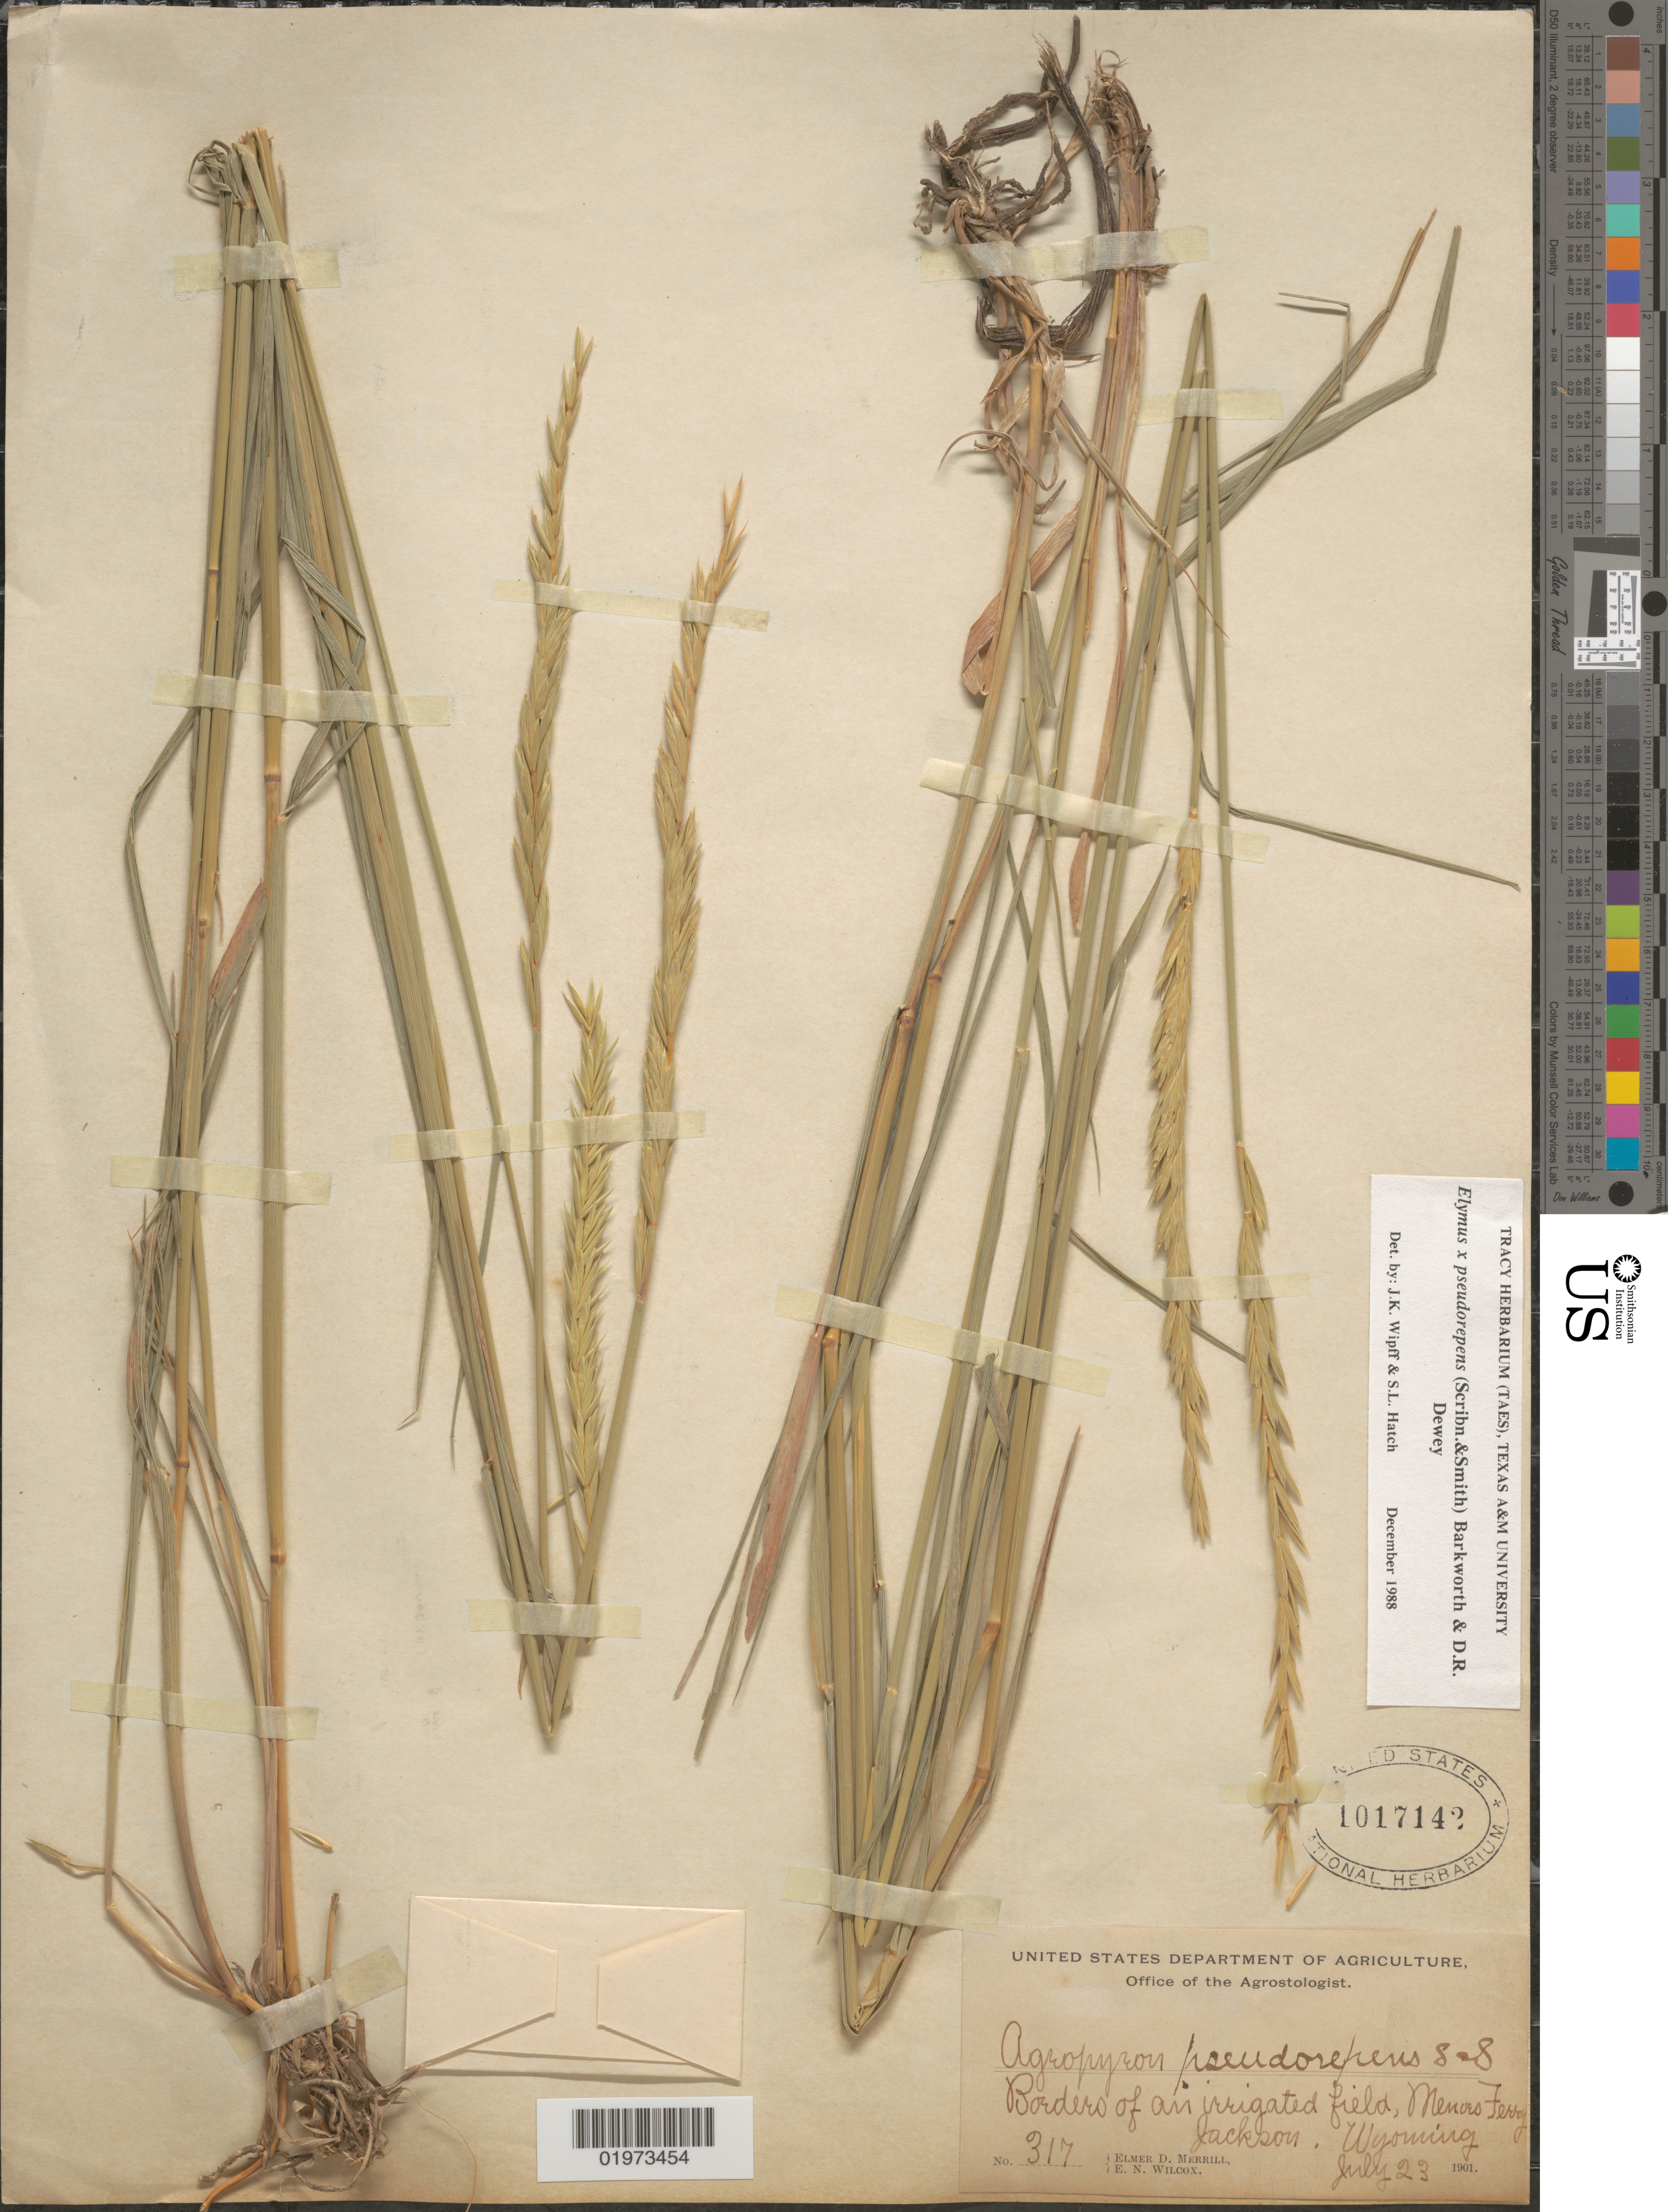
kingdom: Plantae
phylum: Tracheophyta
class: Liliopsida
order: Poales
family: Poaceae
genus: Elymus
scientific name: Elymus x pseudorepens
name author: (Scribn. & J.G. Sm.) Barkworth & Dewey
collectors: E. D. Merrill & E. Wilcox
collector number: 317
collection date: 1901-07-23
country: United States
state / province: Wyoming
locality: Borders of an irrigated field, Menors Ferry, Jackson.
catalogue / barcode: US 1017142